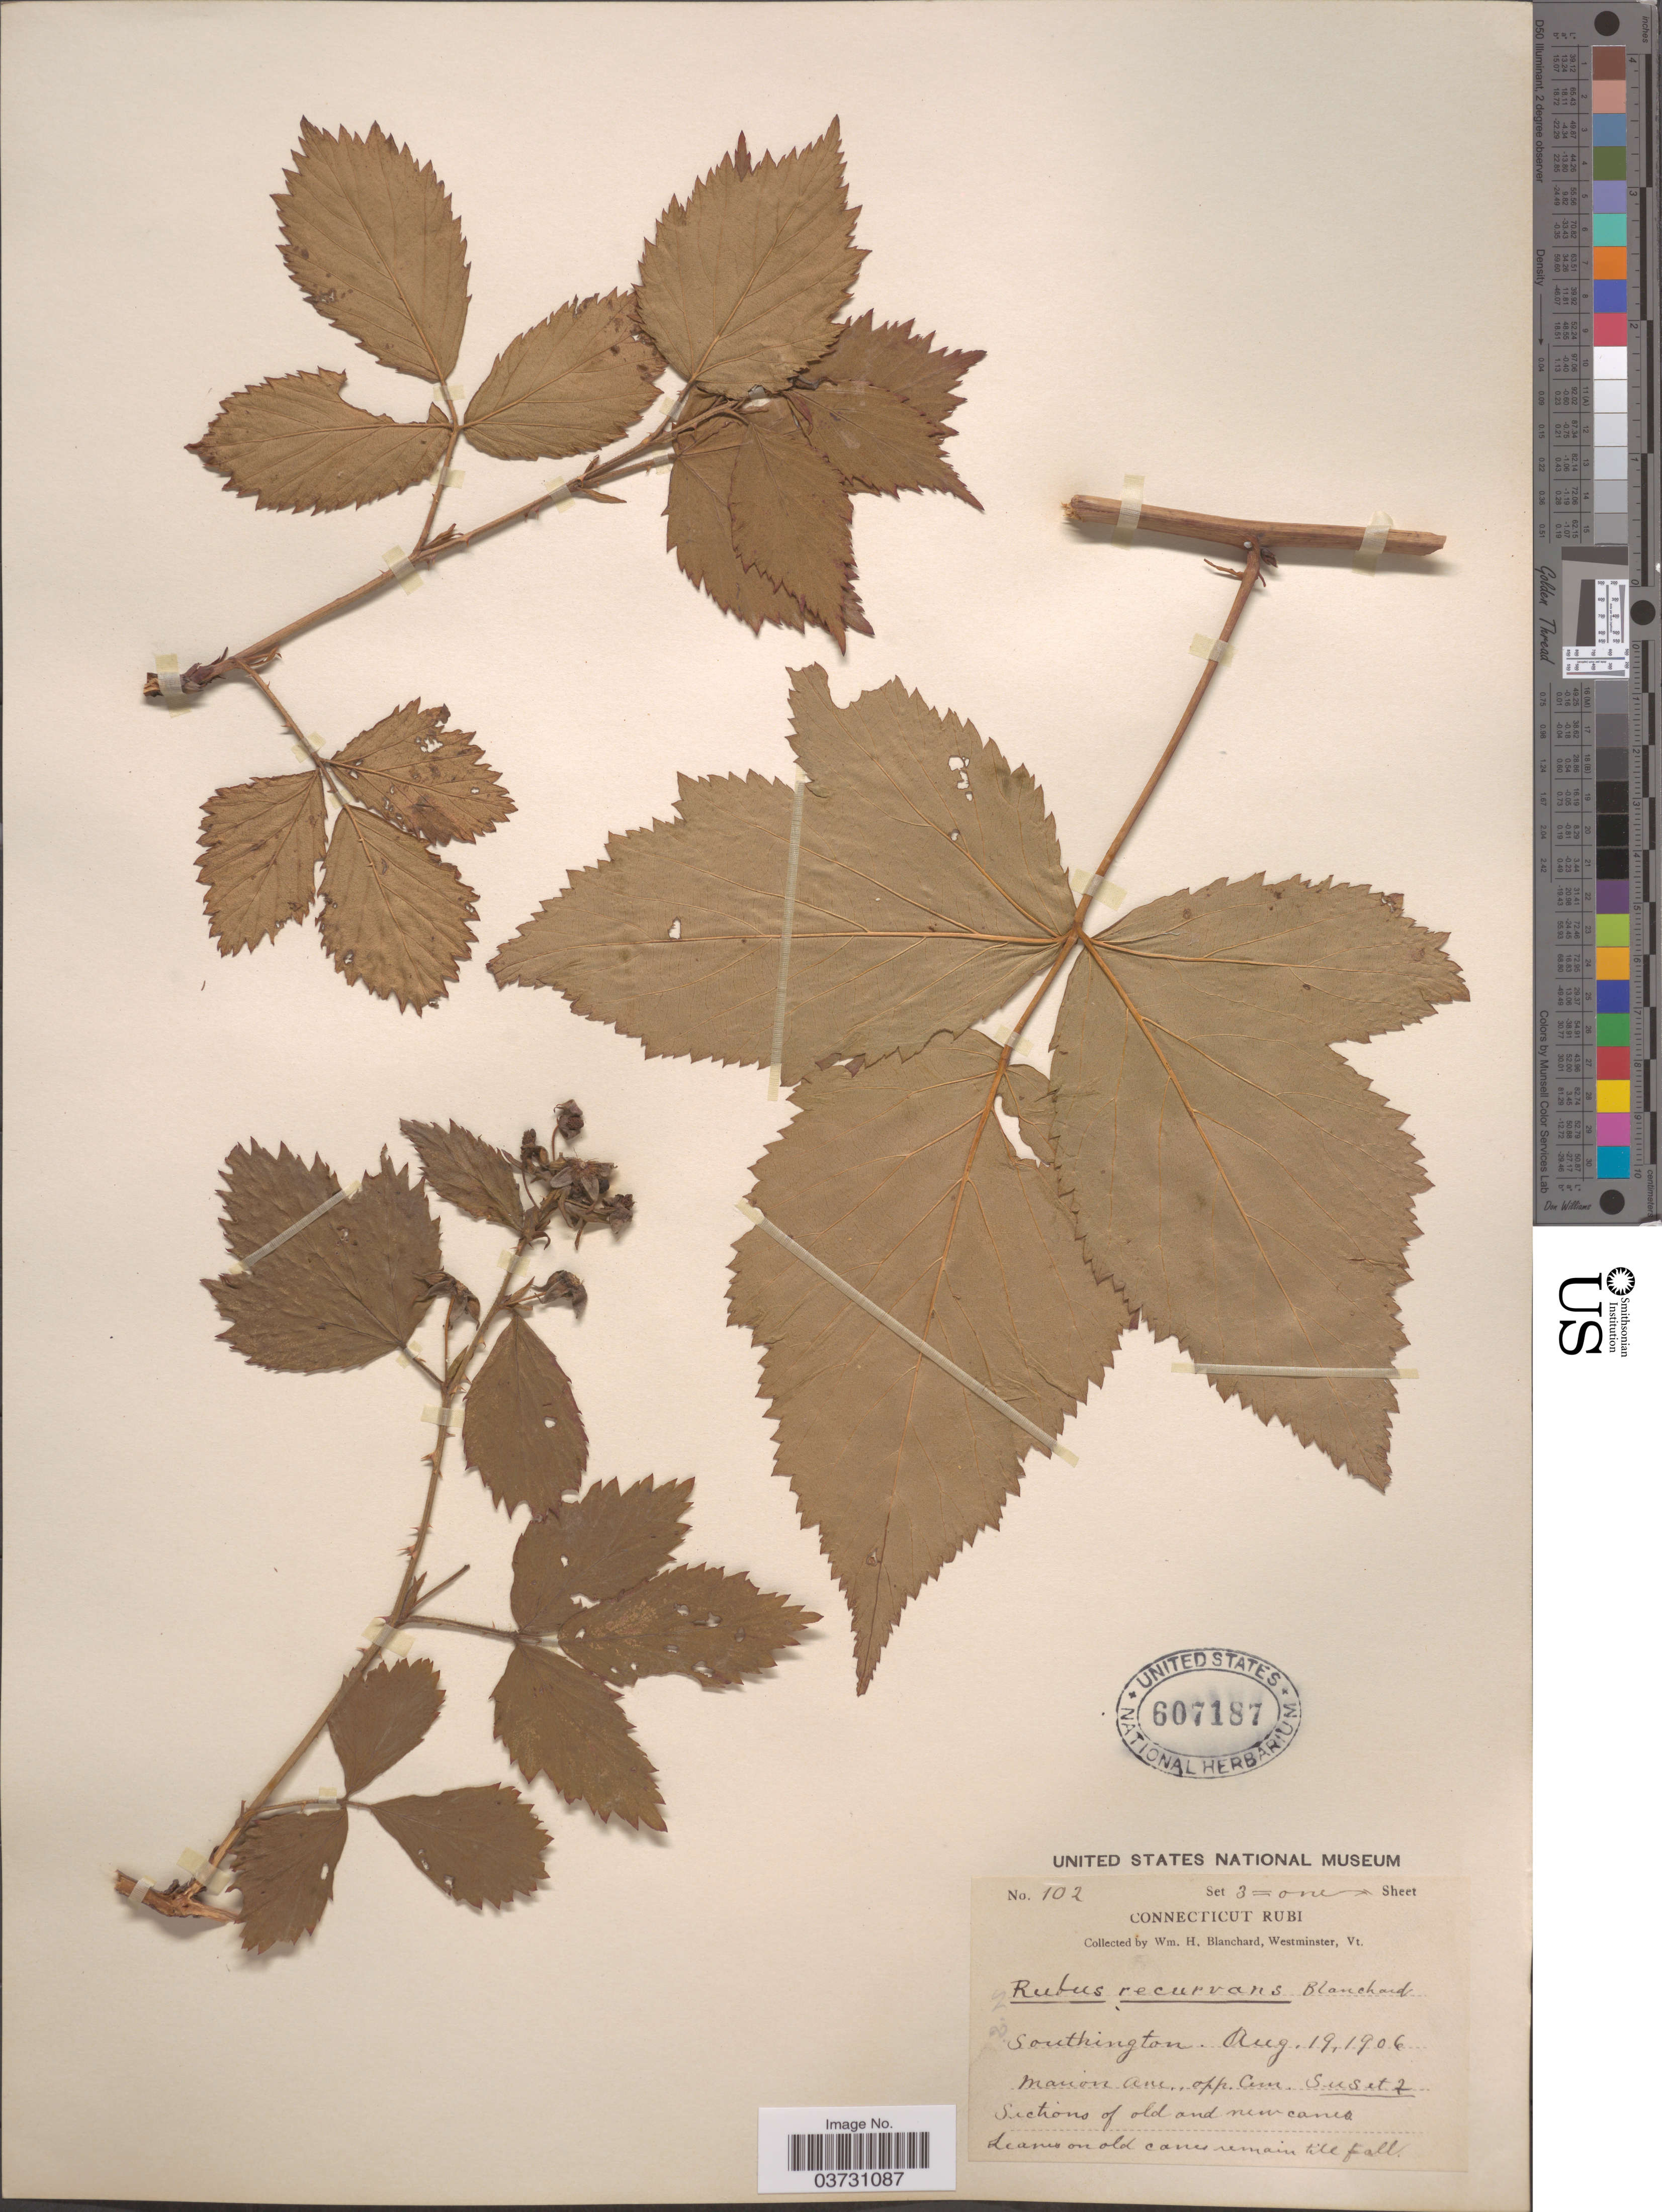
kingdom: Plantae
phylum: Tracheophyta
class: Magnoliopsida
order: Rosales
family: Rosaceae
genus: Rubus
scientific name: Rubus recurvans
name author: Blanch.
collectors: W. H. Blanchard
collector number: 102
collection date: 1906-08-19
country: United States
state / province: Connecticut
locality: Southington. Marion Ave., Opp Cem.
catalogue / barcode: US 607187